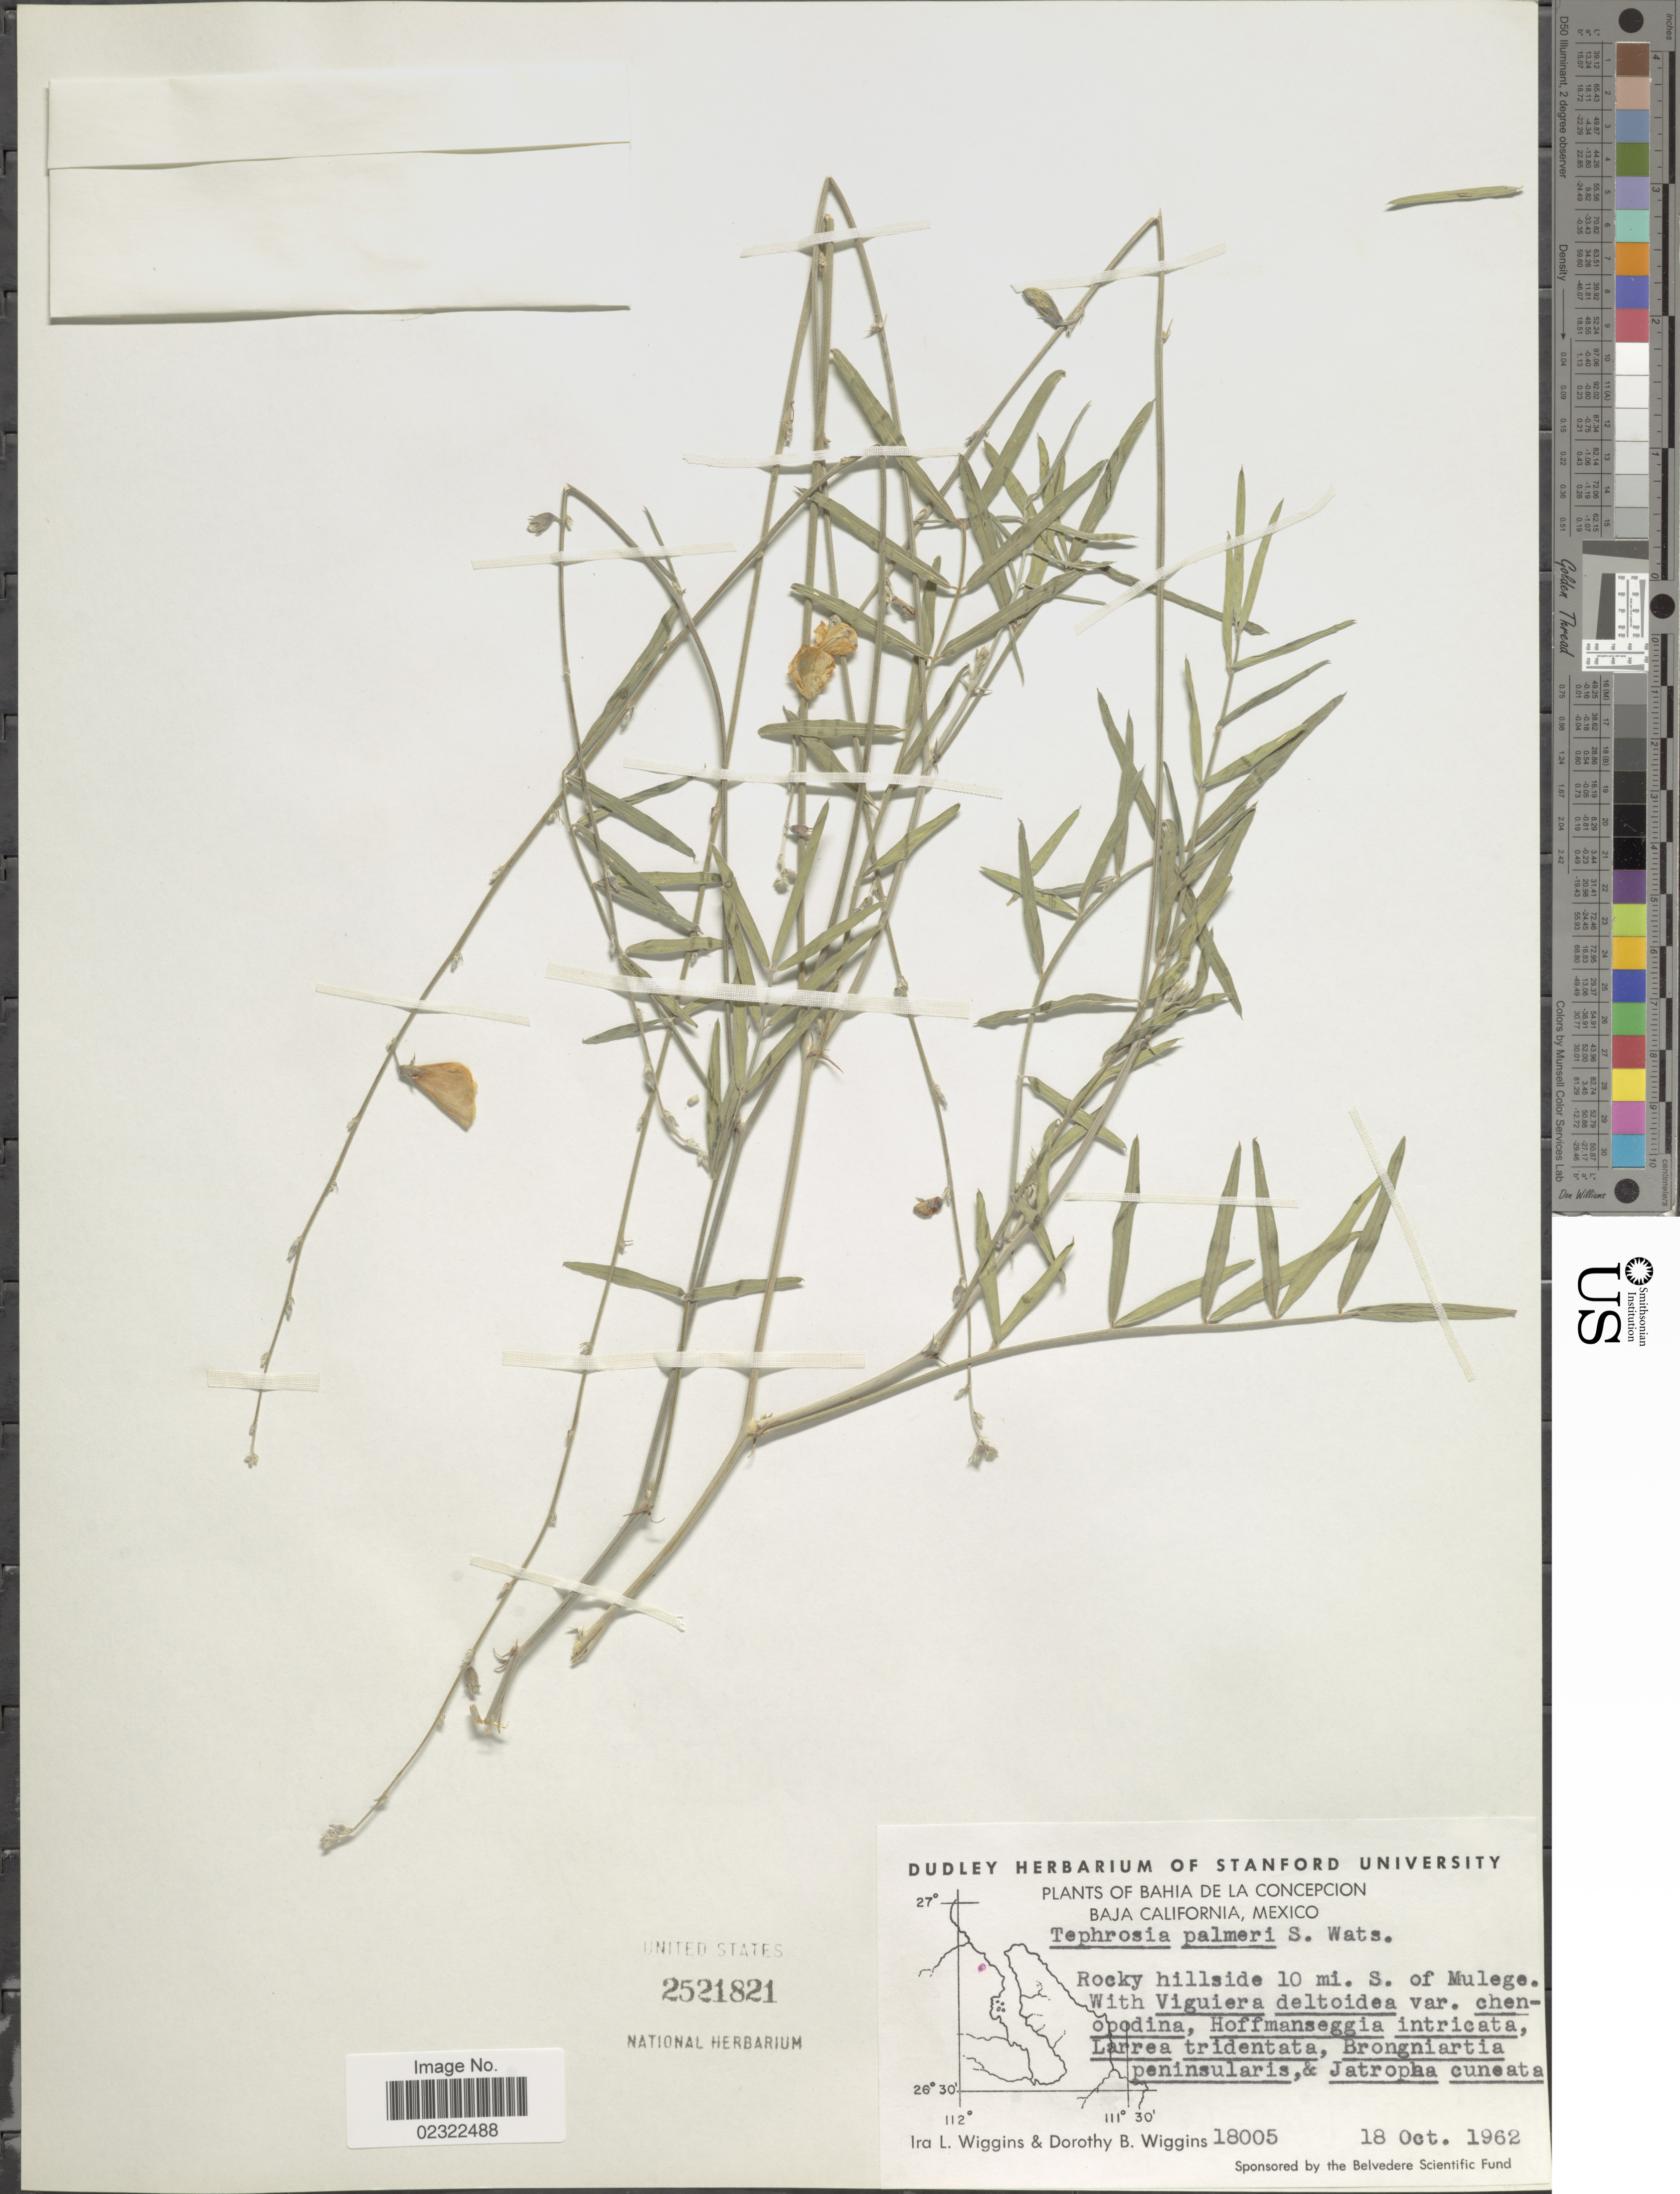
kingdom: Plantae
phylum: Tracheophyta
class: Magnoliopsida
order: Fabales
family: Fabaceae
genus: Tephrosia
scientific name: Tephrosia palmeri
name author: S. Watson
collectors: I. L. Wiggins & D. B. Wiggins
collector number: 18005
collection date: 1962-10-18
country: Mexico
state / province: Baja California Sur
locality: Bahia de la Concepcion, Baja California, Mexico. Rocky hillside10 mi. S. of Mulege.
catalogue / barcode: US 2521821